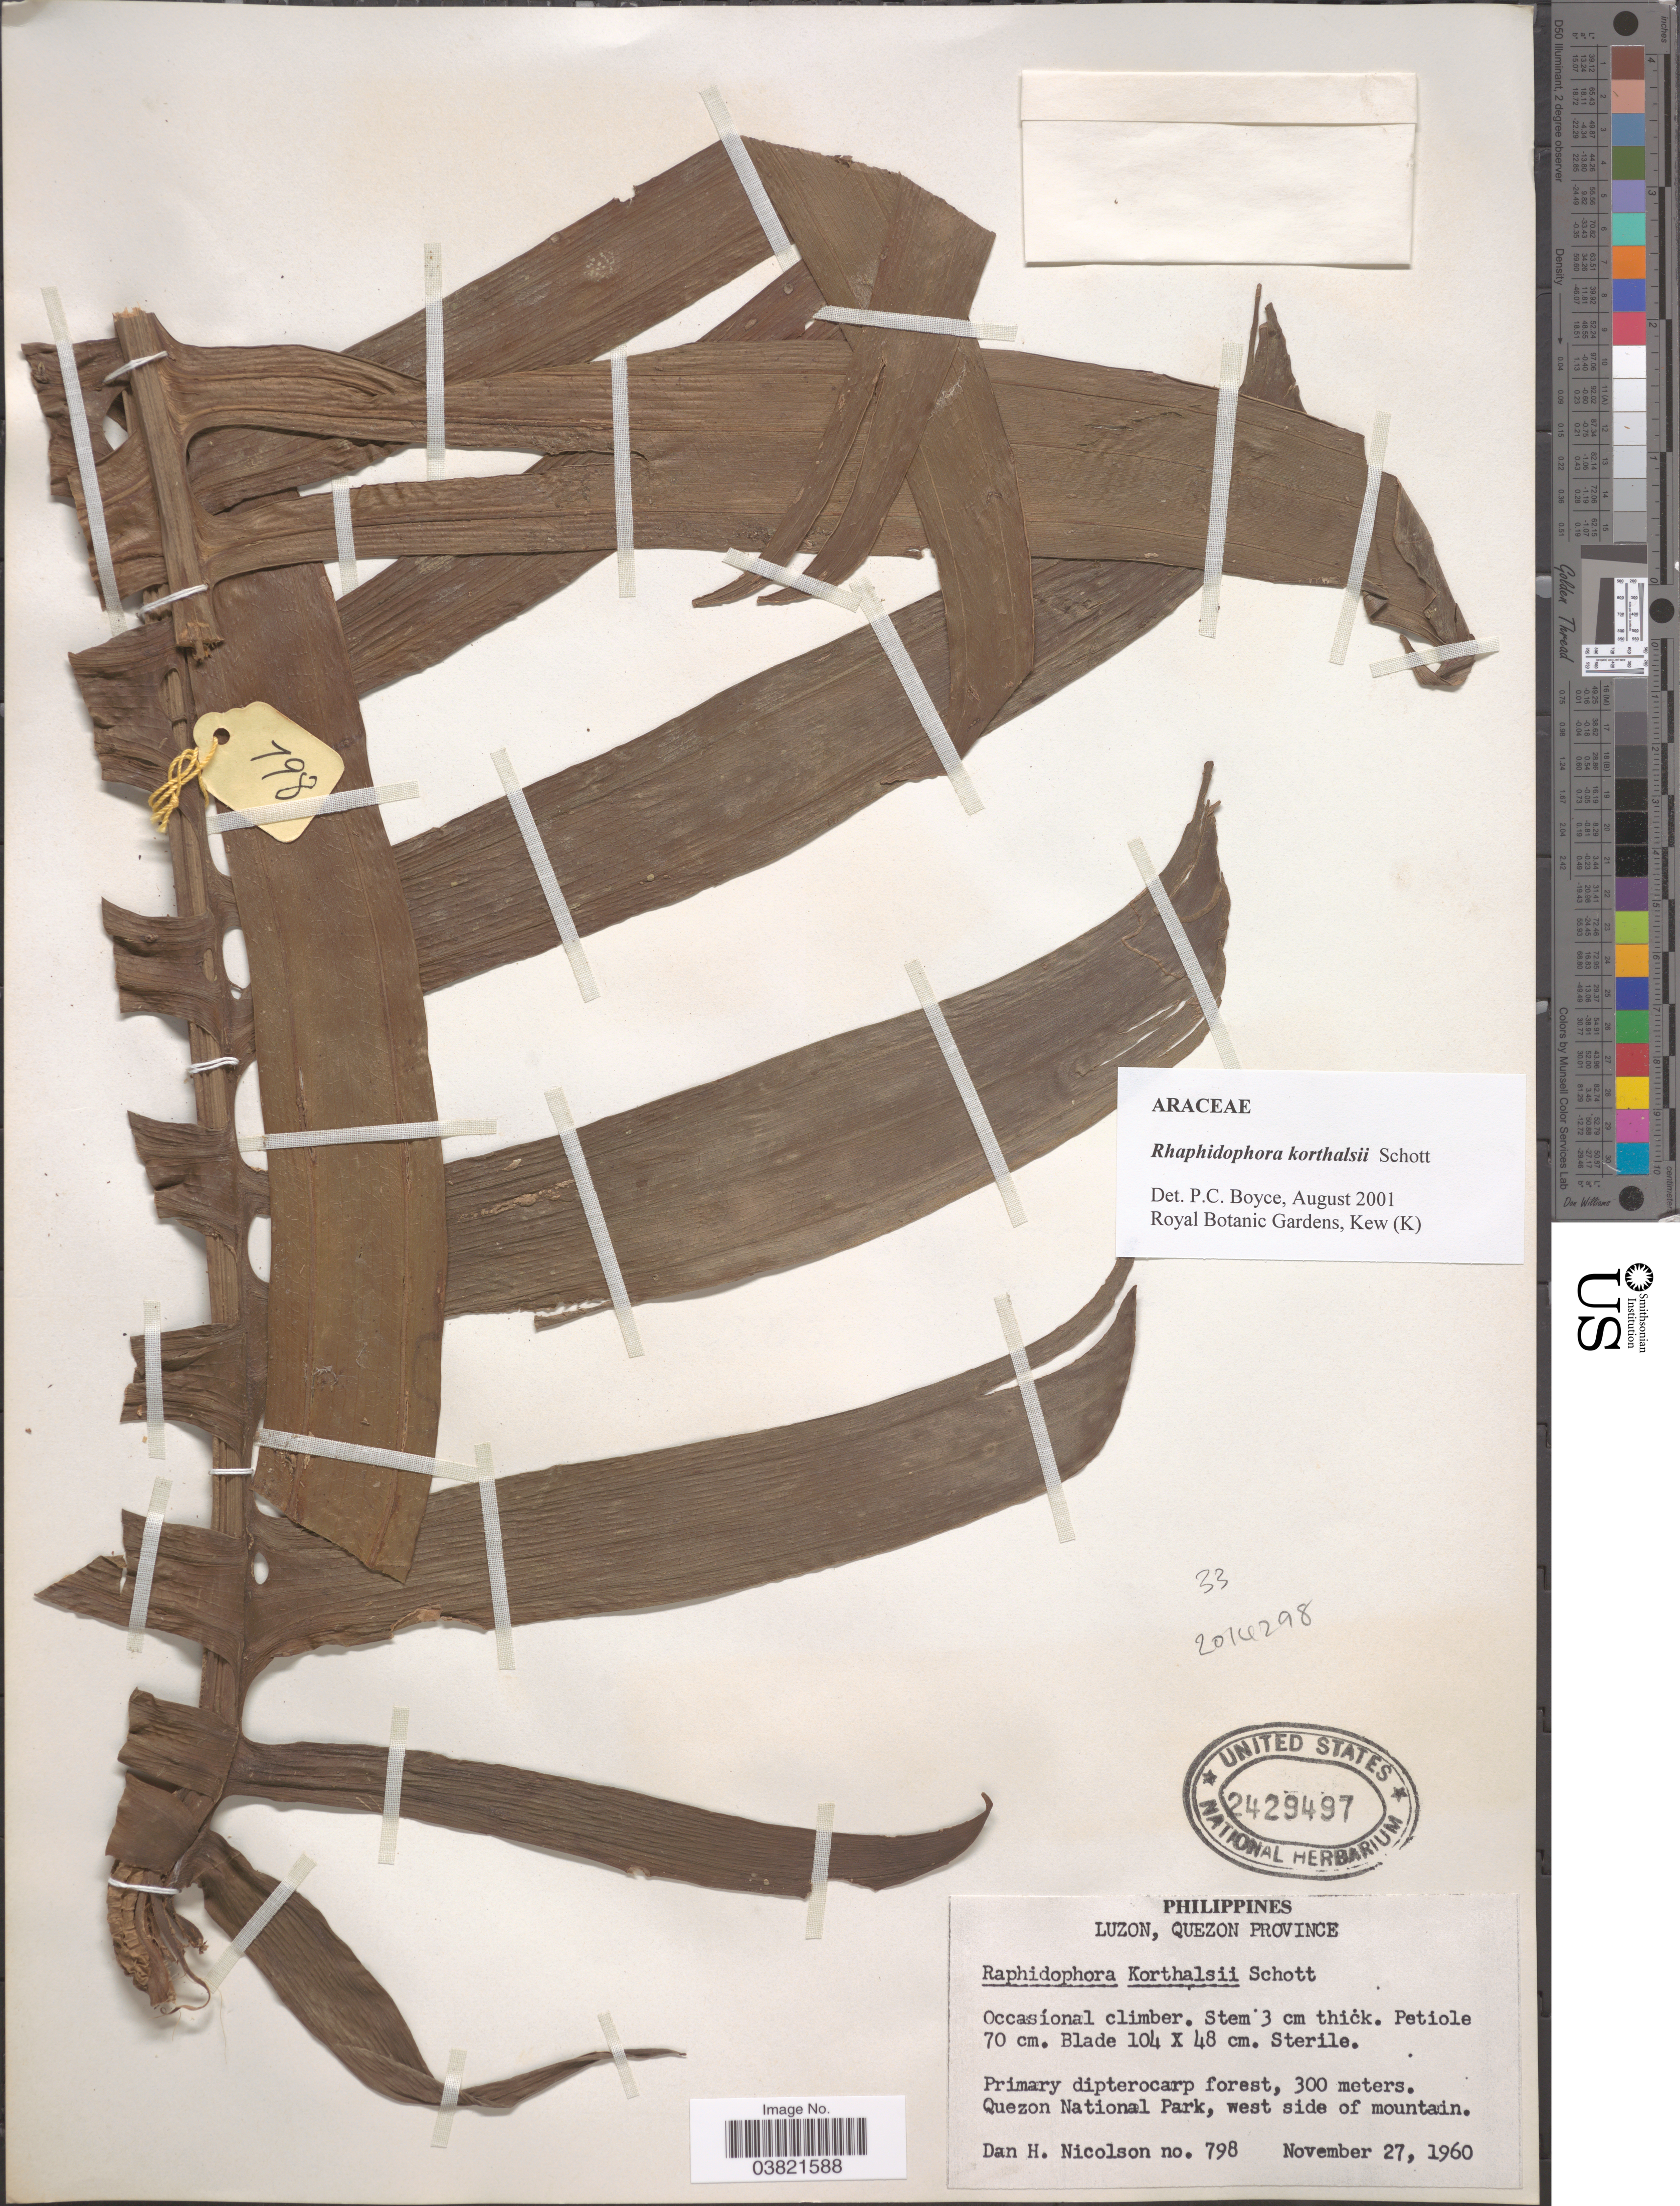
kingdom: Plantae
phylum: Tracheophyta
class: Liliopsida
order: Alismatales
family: Araceae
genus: Rhaphidophora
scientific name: Rhaphidophora korthalsii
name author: Schott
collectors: D. H. Nicolson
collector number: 798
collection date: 1960-11-27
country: Philippines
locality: Luzon, Quezon Province. Quezon National Park, west side of mountain.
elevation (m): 300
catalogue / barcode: US 2429497